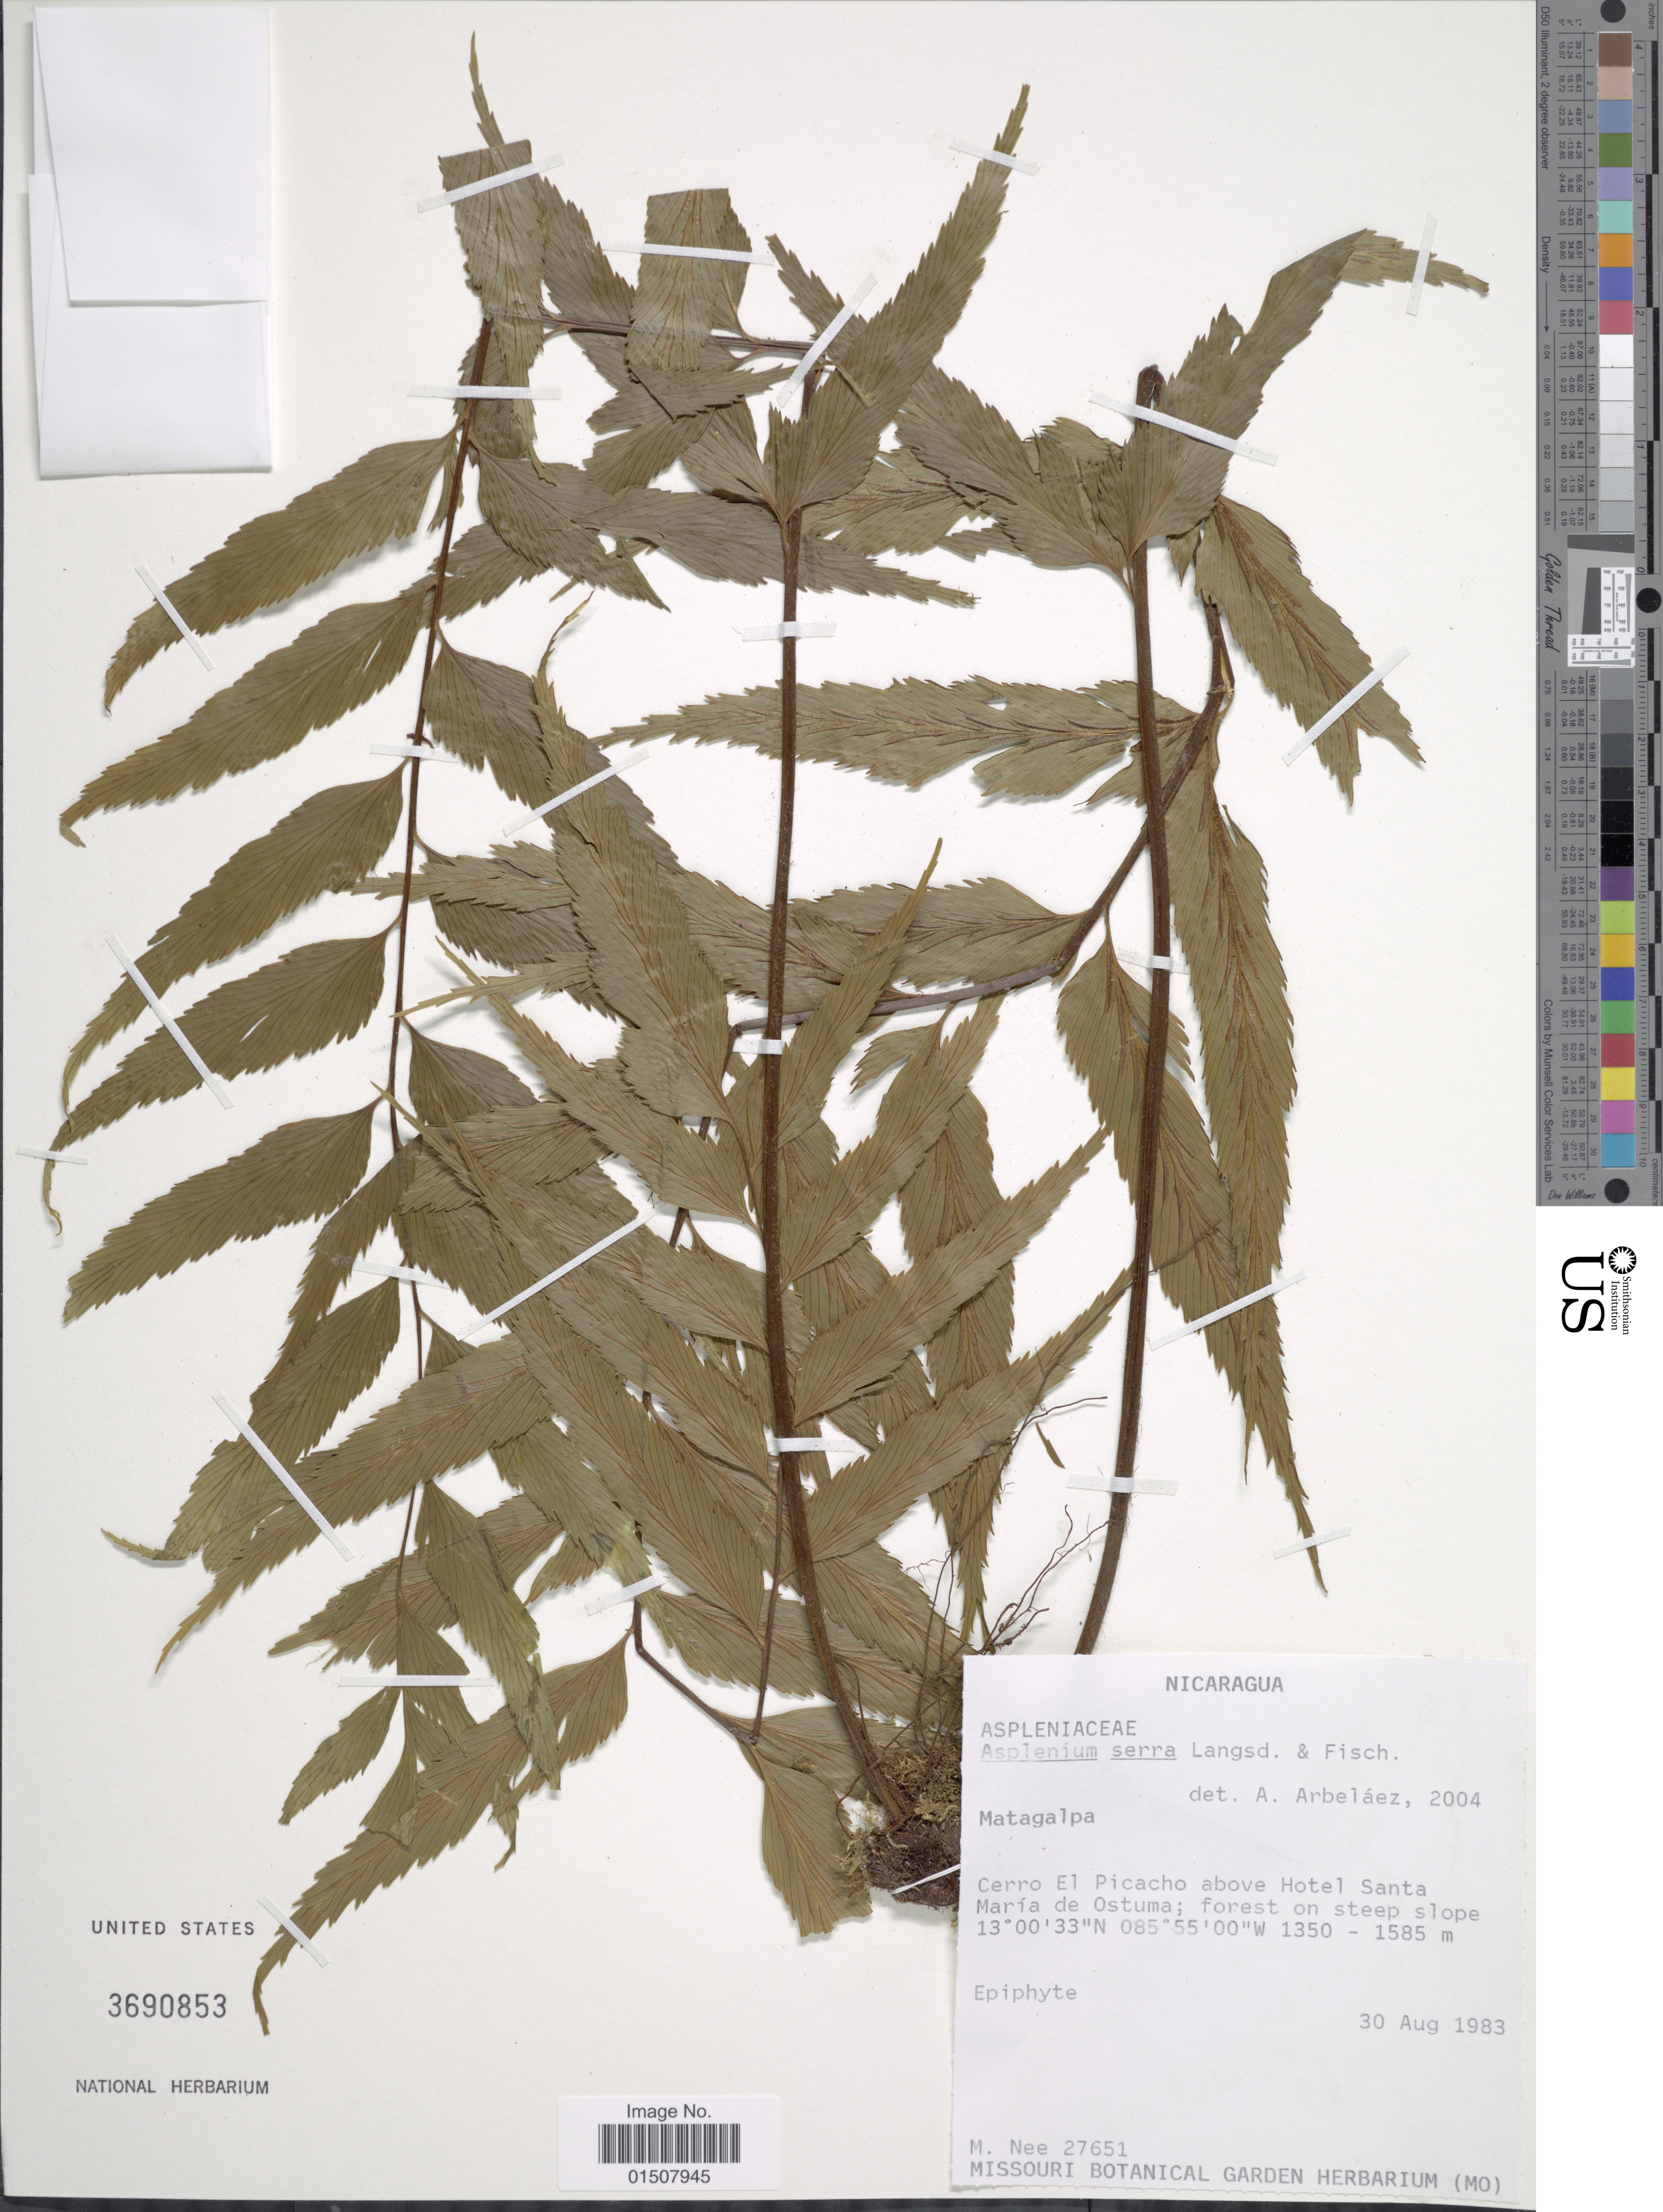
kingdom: Plantae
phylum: Tracheophyta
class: Polypodiopsida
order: Polypodiales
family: Aspleniaceae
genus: Asplenium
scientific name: Asplenium serra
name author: Langsd. & Fisch.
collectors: M. Nee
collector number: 27651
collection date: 1983-08-30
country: Nicaragua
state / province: Matagalpa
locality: Cerro El Picacho above Hotel Santa Maria de Ostuna: forest on steep slope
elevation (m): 1350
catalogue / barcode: US 3690853